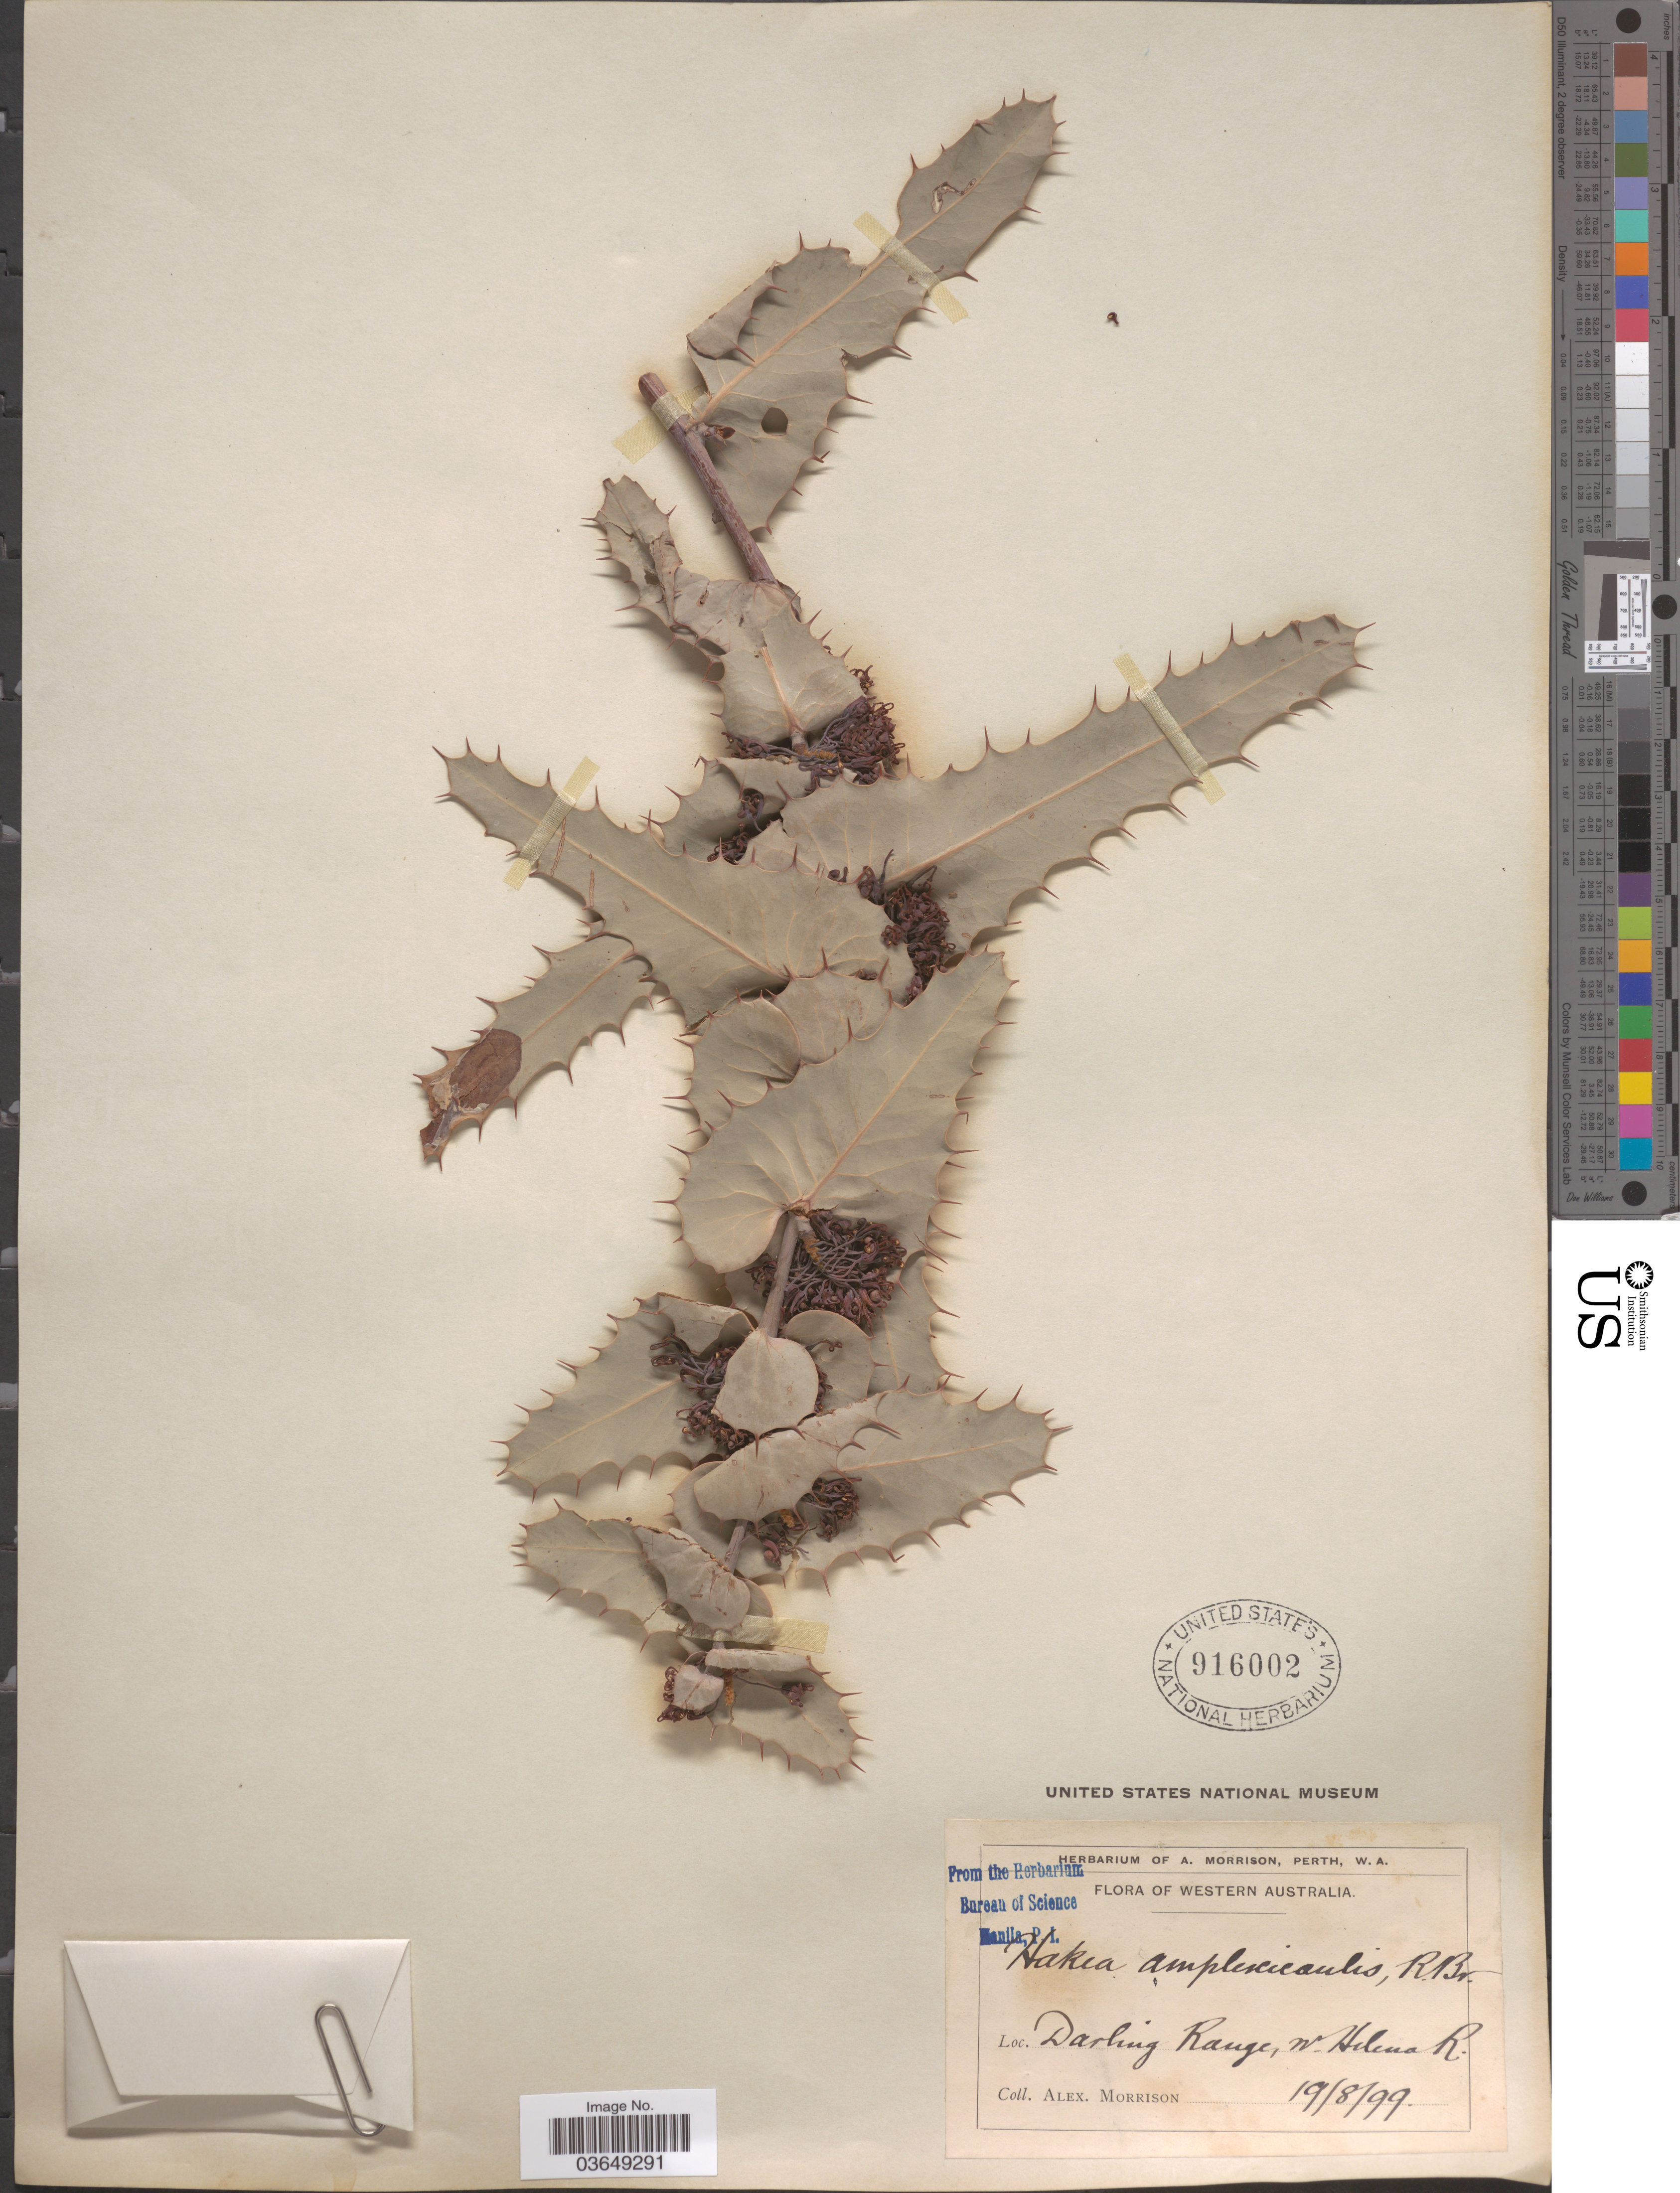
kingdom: Plantae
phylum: Tracheophyta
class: Magnoliopsida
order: Proteales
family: Proteaceae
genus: Hakea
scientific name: Hakea amplexicaulis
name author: R. Br.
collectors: A. Morrison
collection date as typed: Transcribed d/m/y: 19/8/99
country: Australia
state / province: Western Australia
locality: Darling Range, W. Helena R.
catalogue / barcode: US 916002